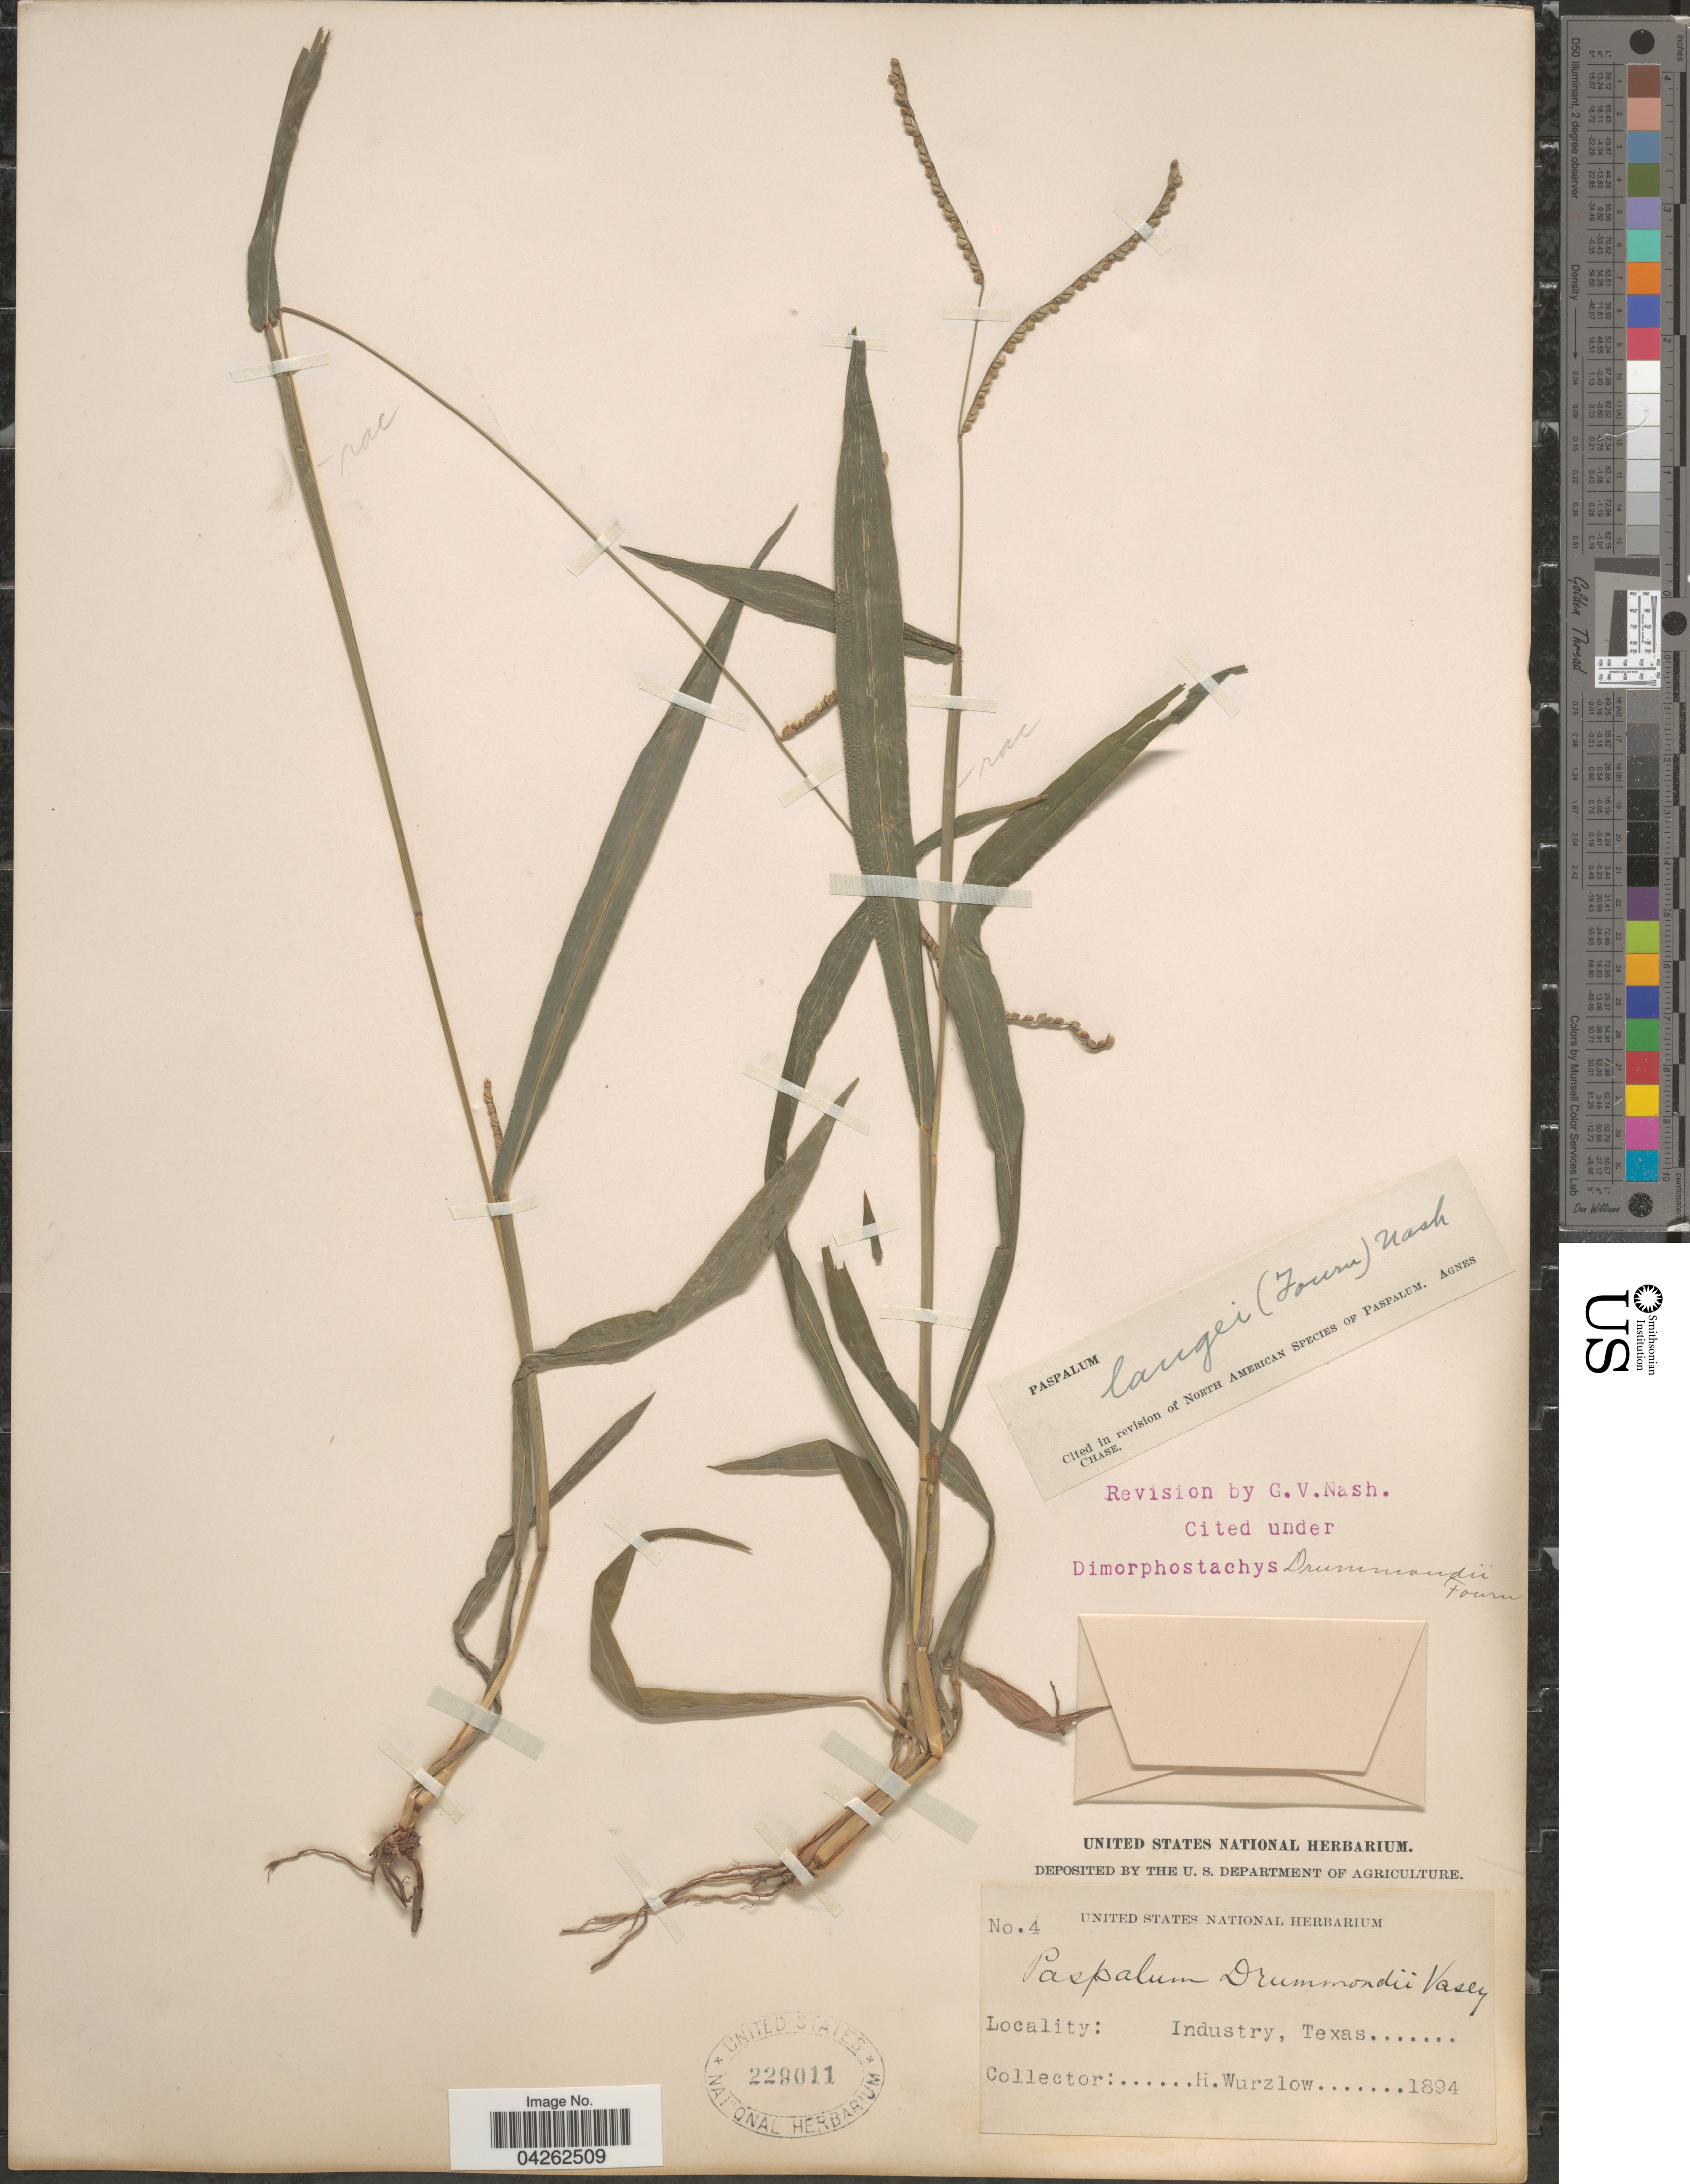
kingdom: Plantae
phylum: Tracheophyta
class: Liliopsida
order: Poales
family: Poaceae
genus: Paspalum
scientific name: Paspalum langei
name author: (E. Fourn.) Nash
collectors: H. Wurzlow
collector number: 4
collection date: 1894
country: United States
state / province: Texas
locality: Industry.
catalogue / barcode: US 229011